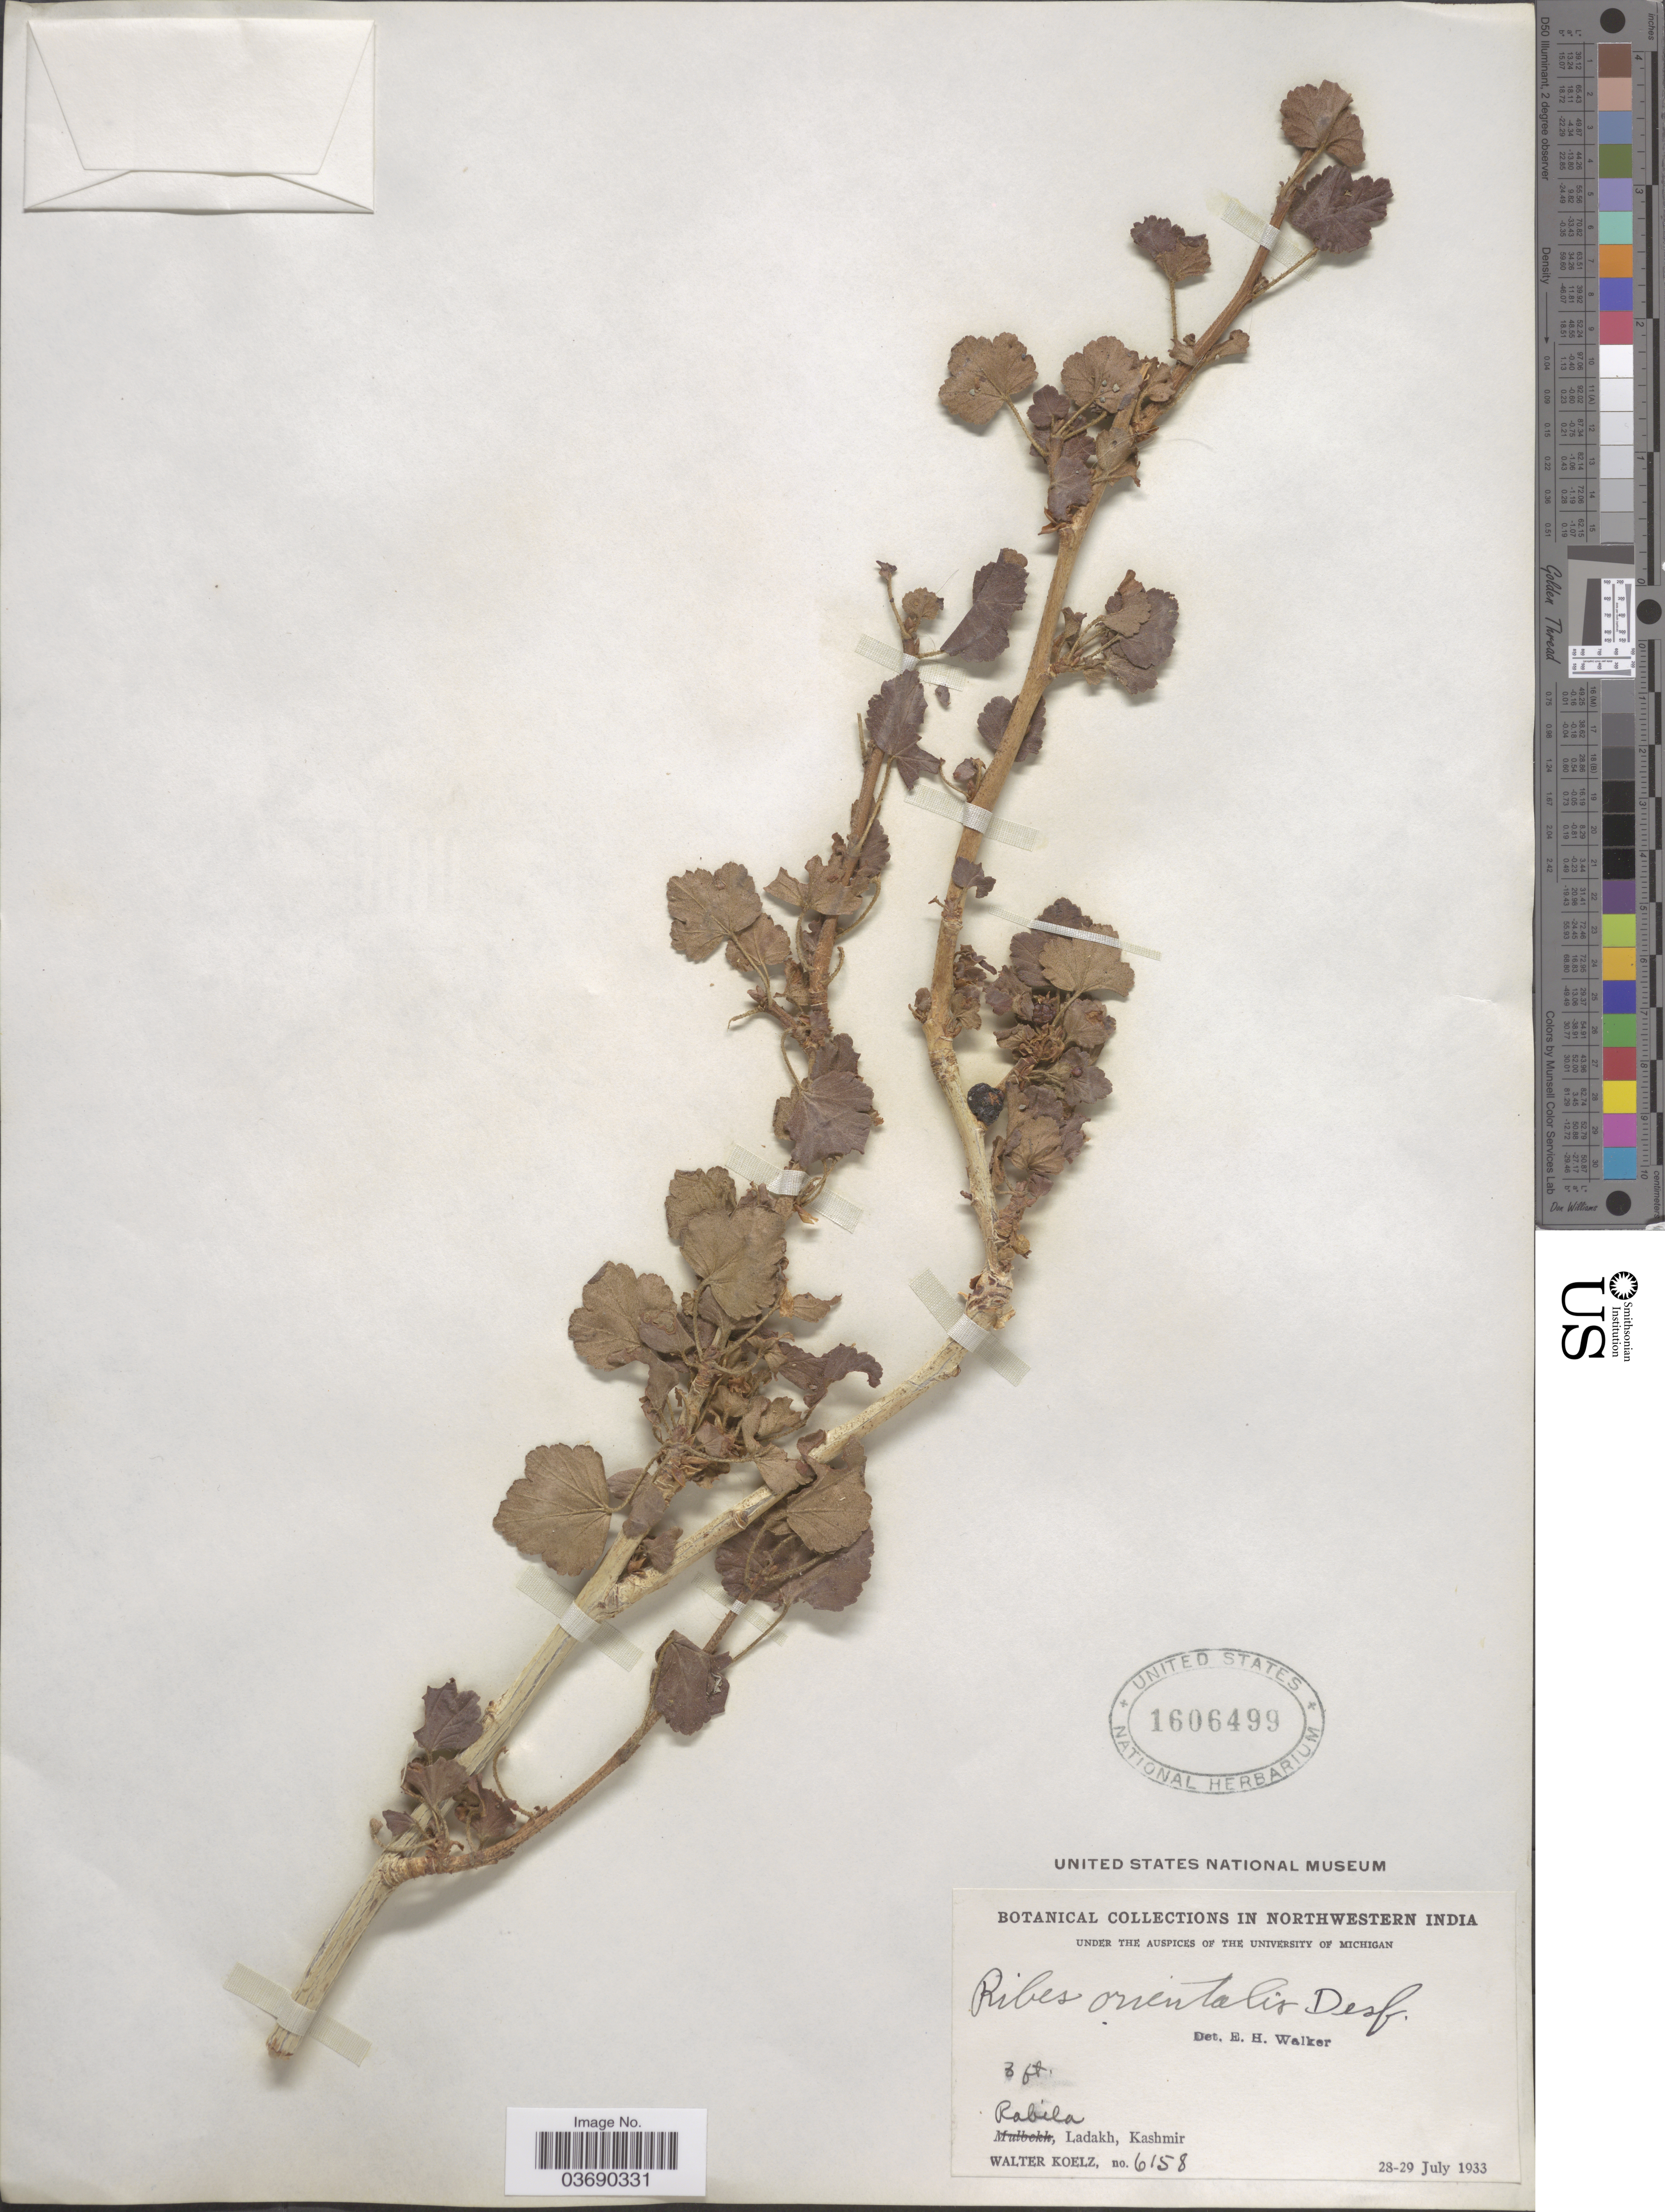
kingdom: Plantae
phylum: Tracheophyta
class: Magnoliopsida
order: Saxifragales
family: Grossulariaceae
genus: Ribes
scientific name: Ribes orientale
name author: Desf.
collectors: W. N. Koelz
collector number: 6158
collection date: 1933-07-28/1933-07-29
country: India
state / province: Jammu and Kashmir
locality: Northwestern India. Rabila, Ladakh, Kashmir.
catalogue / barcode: US 1606499